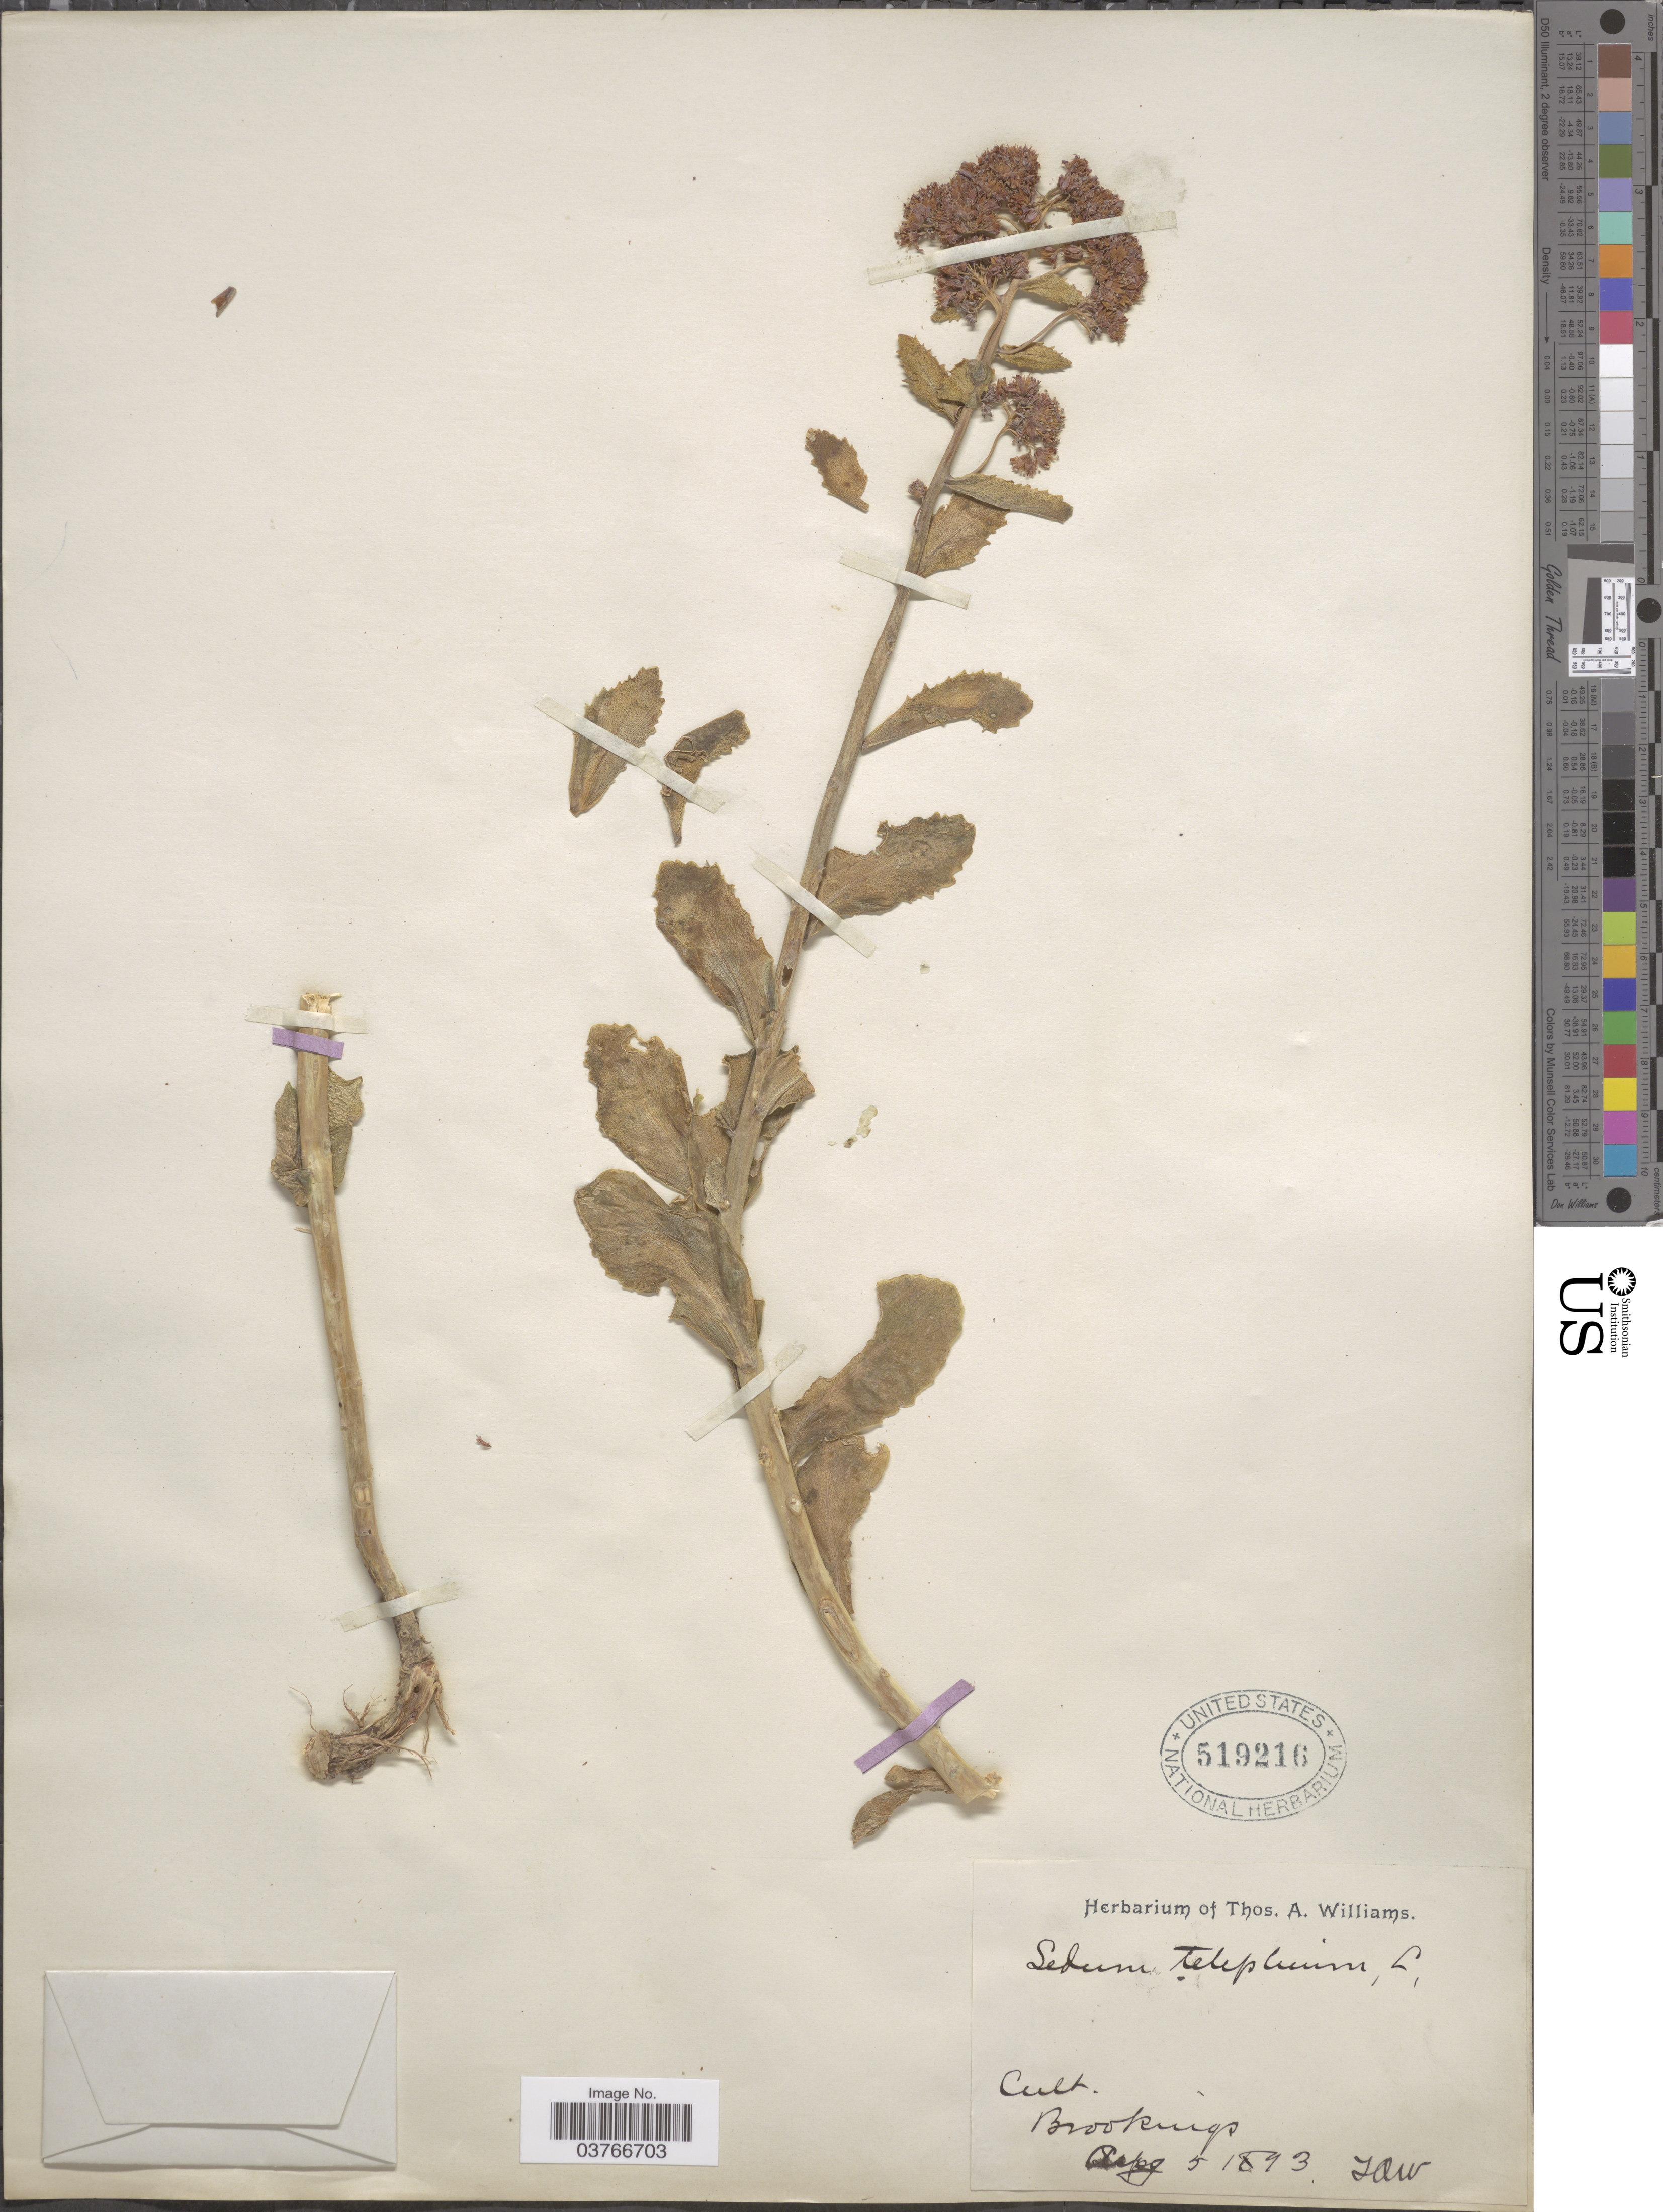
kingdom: Plantae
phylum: Tracheophyta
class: Magnoliopsida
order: Saxifragales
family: Crassulaceae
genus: Hylotelephium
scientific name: Hylotelephium telephium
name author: (L.) H. Ohba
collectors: T. A. Williams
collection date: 1893-08-05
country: United States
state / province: South Dakota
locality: Brookings.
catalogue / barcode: US 519216